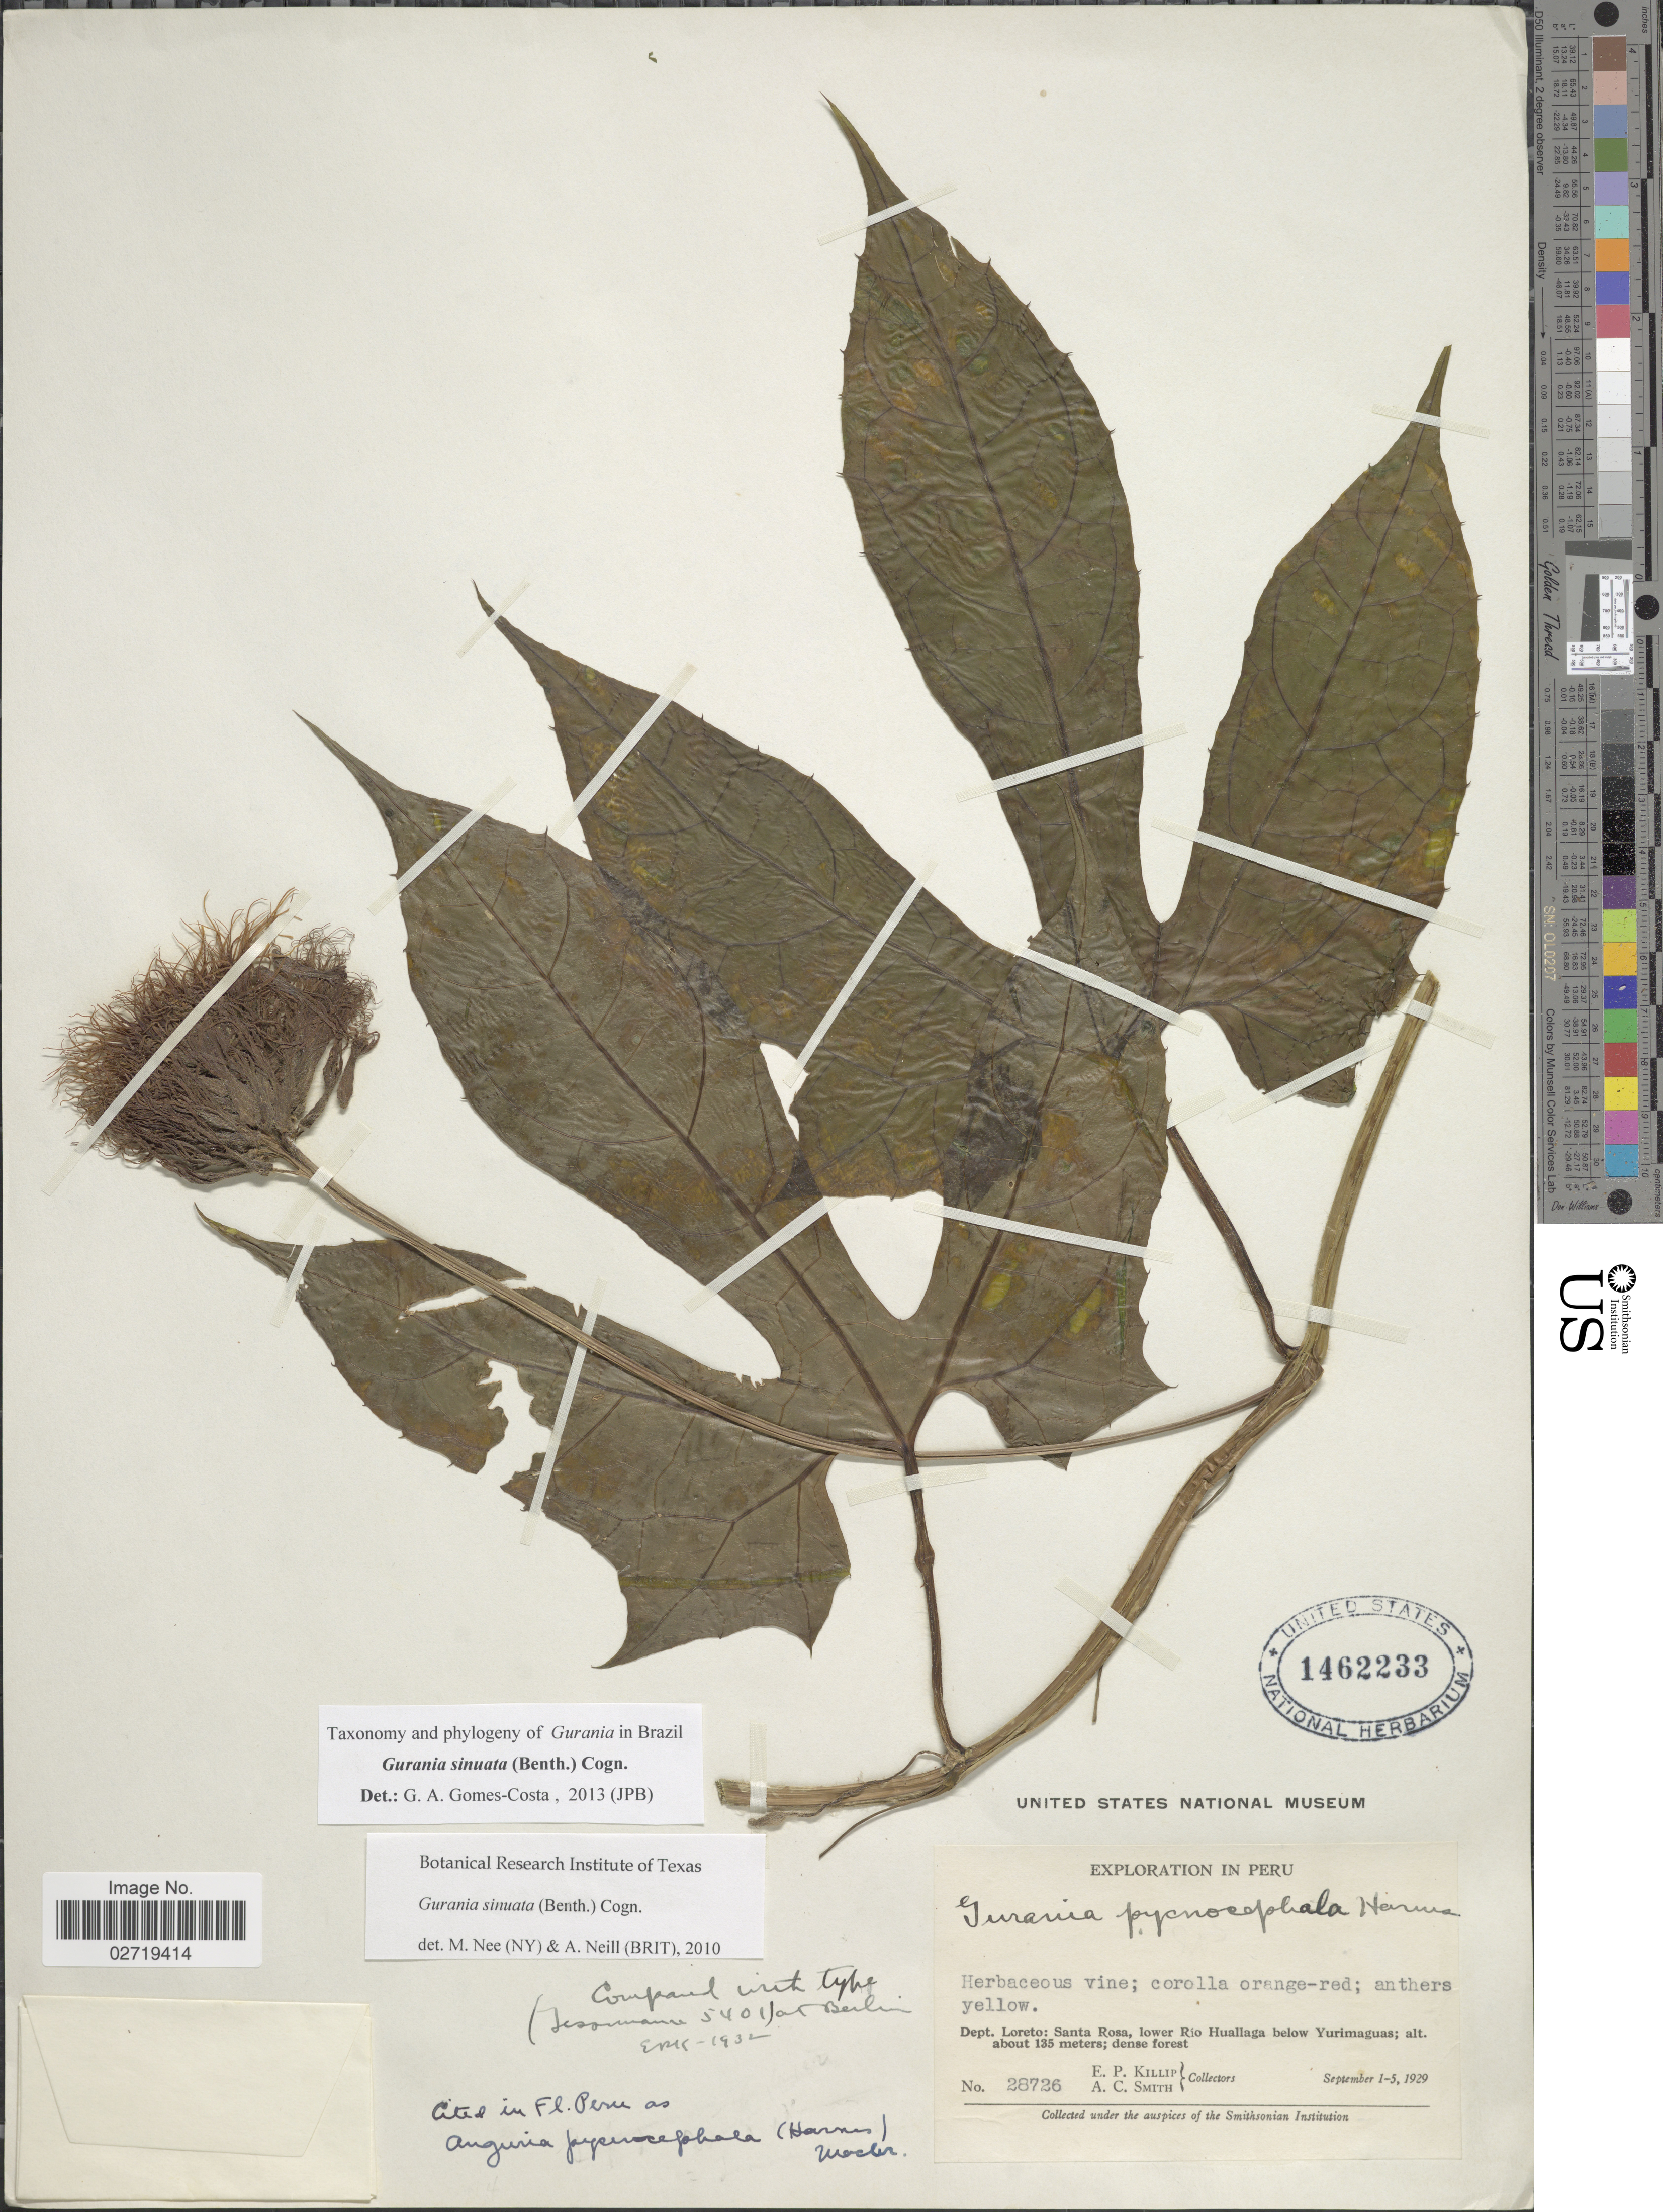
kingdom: Plantae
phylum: Tracheophyta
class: Magnoliopsida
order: Cucurbitales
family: Cucurbitaceae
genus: Gurania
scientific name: Gurania sinuata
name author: (Benth.) Cogn.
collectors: E. P. Killip & A. C. Smith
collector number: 28726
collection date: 1929-09-01/1929-09-05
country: Peru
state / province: Loreto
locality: Dept. Loreto: Santa Rosa, lower Rio Huallaga below Yurimaguas; dense forest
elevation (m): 135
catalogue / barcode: US 1462233